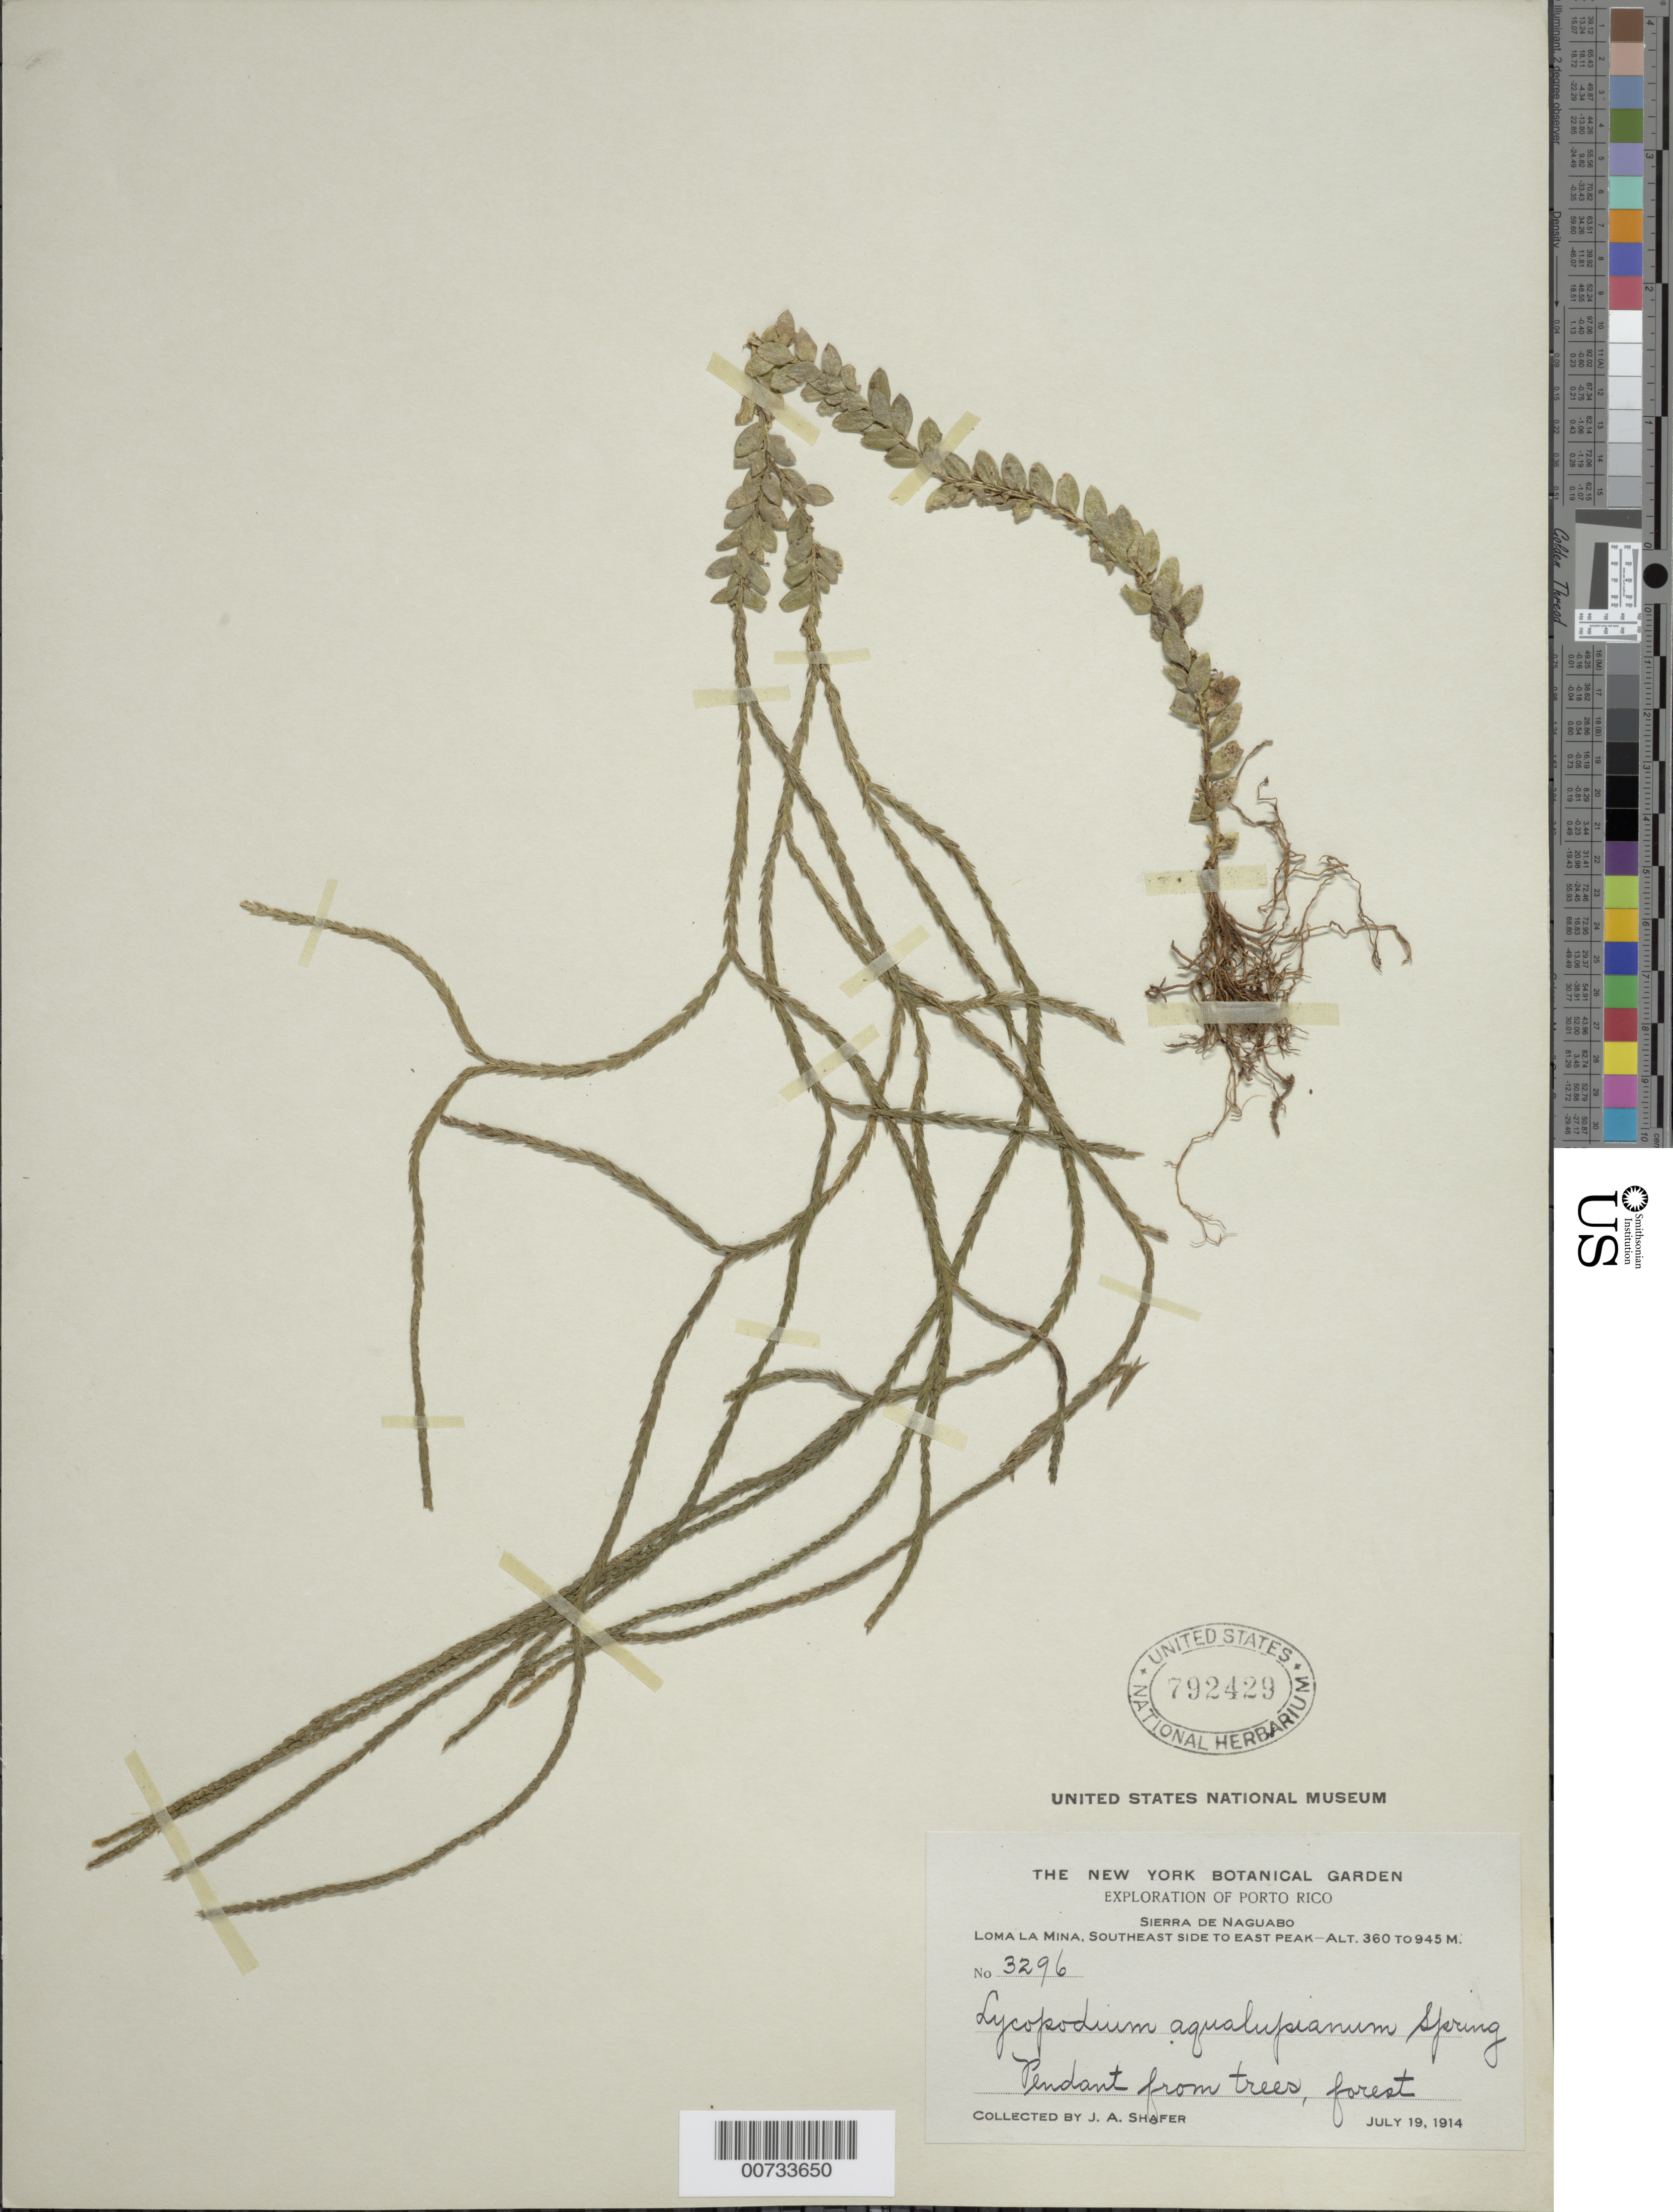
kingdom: Plantae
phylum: Tracheophyta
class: Lycopodiopsida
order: Lycopodiales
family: Lycopodiaceae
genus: Phlegmariurus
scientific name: Phlegmariurus aqualupianus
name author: (Spring) B. Øllg.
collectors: J. A. Shafer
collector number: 3296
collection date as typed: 19 Jul 1914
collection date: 1914-07-19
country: Puerto Rico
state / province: Naguabo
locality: Sierra de Naguabo, Loma la Mina, SE side of East Peak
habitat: Forest, pendant from trees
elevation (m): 360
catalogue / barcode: US 792429